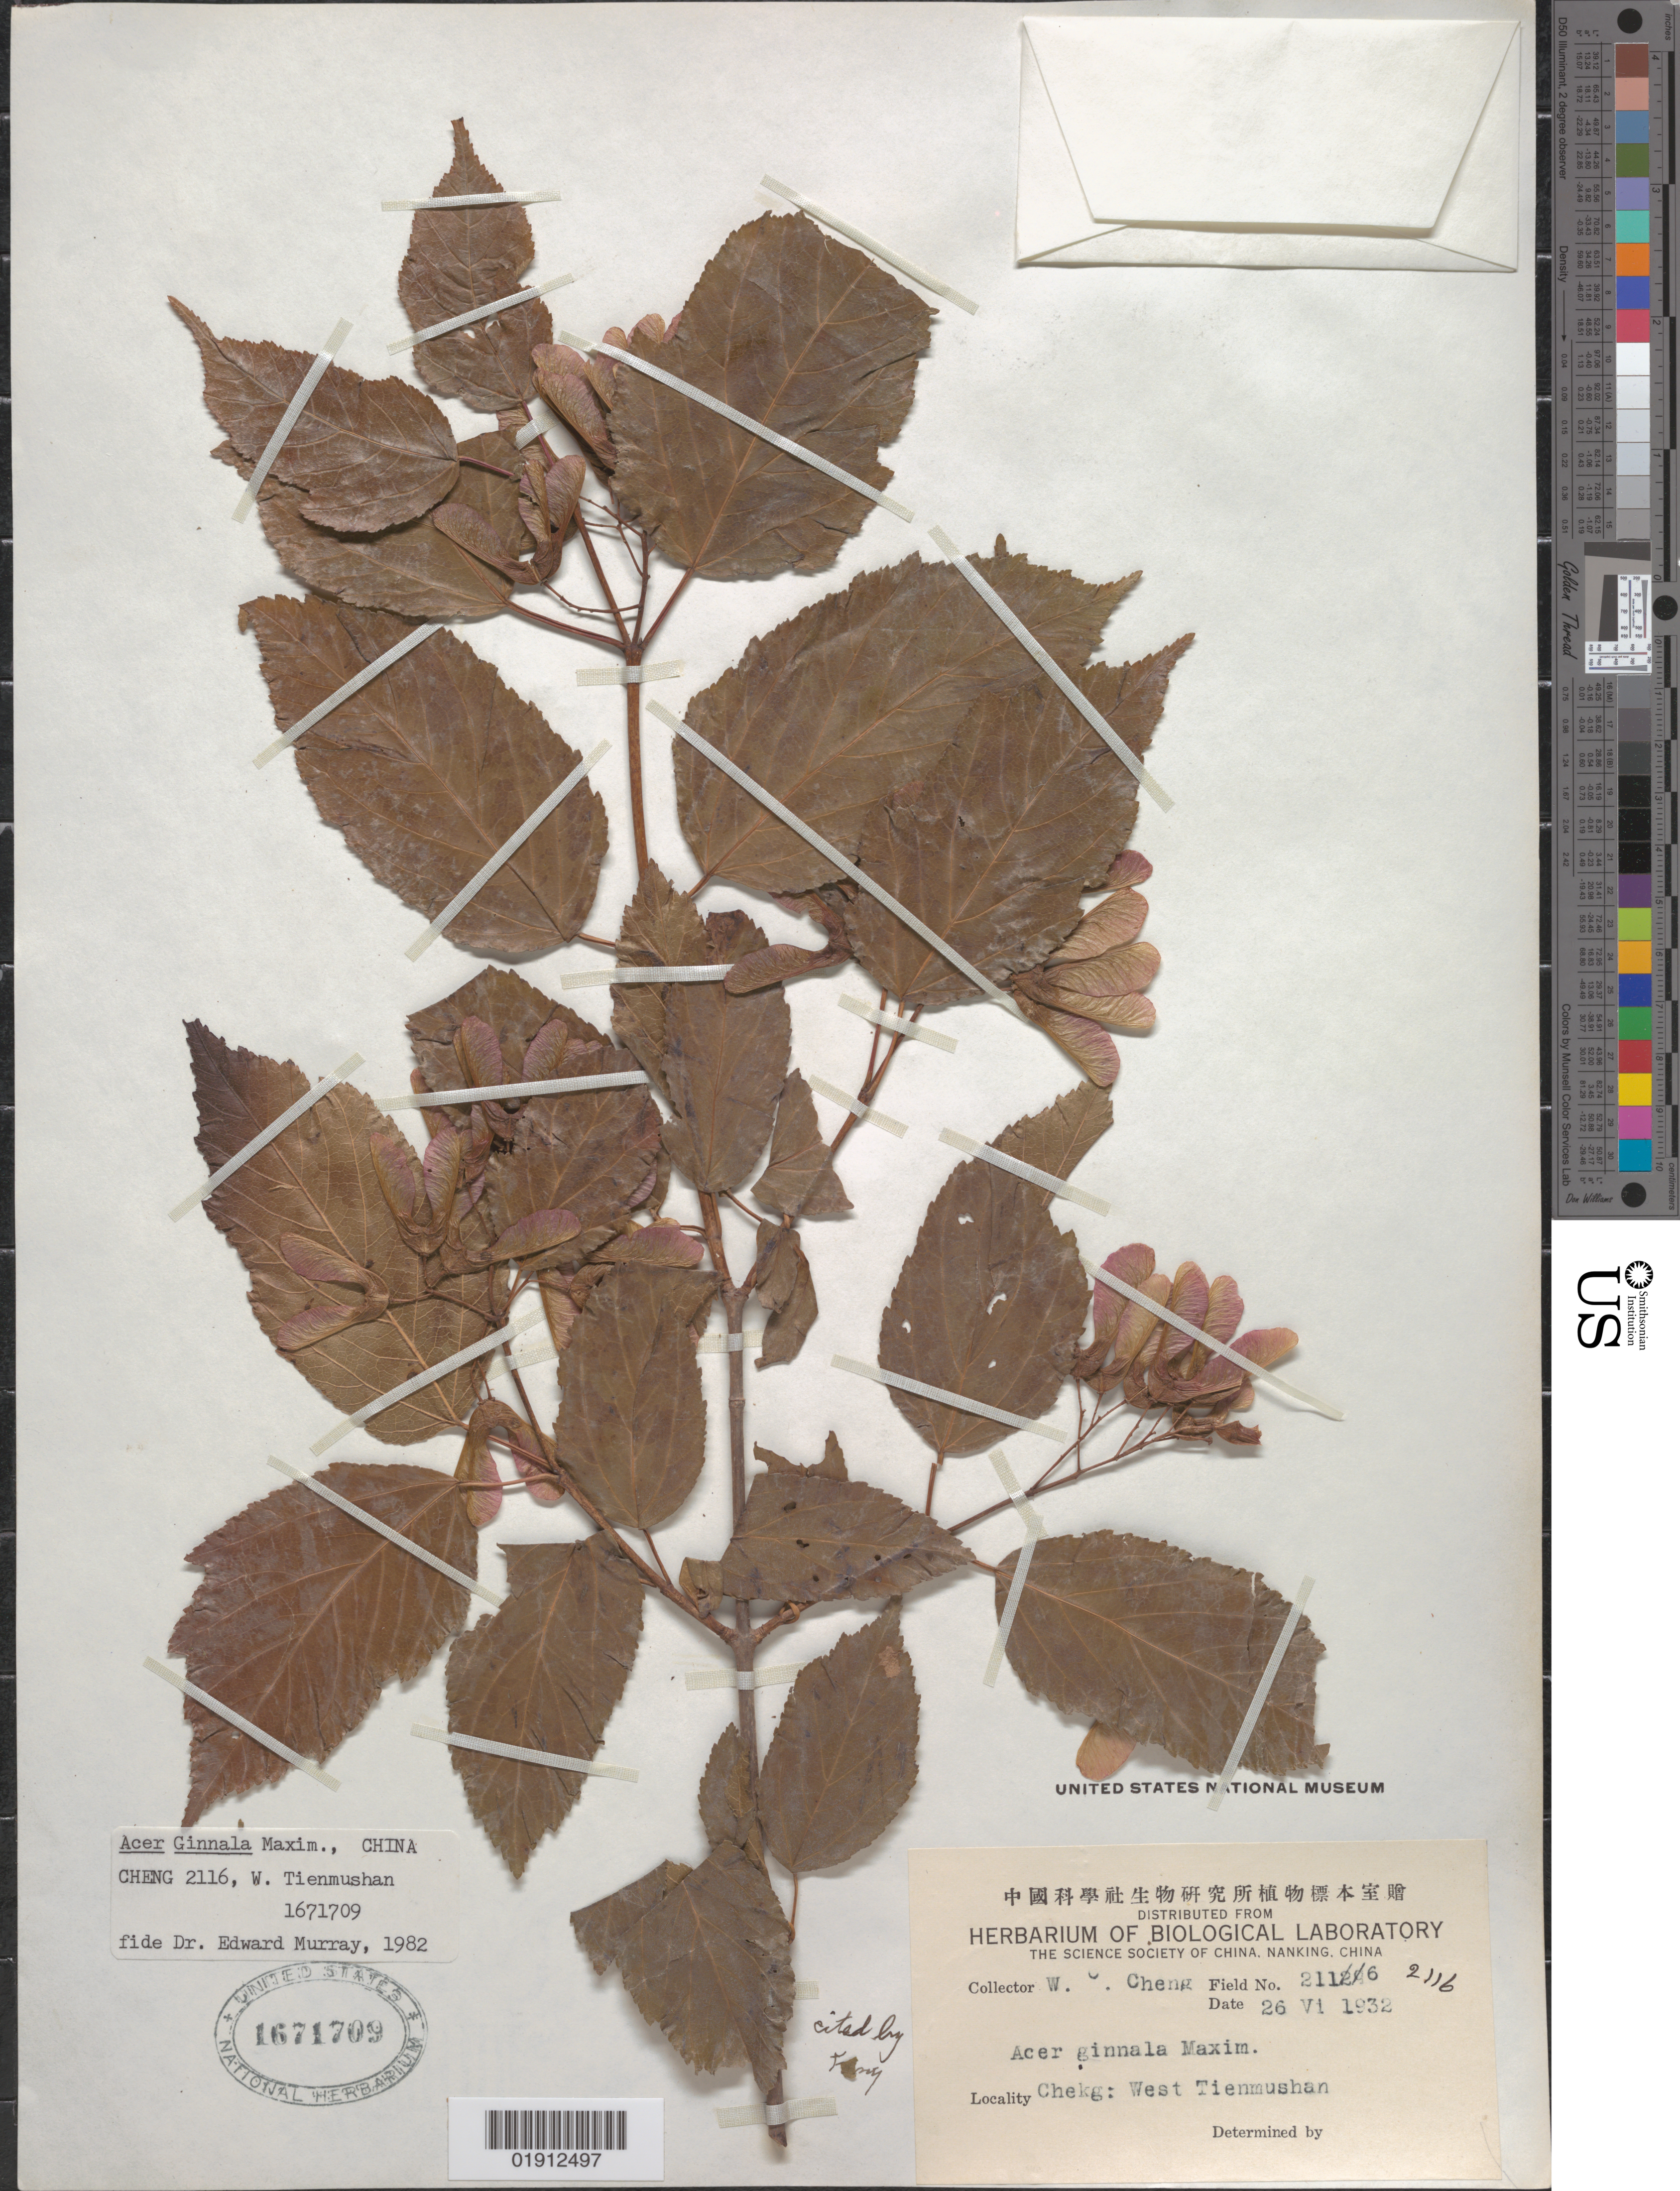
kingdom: Plantae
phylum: Tracheophyta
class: Magnoliopsida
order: Sapindales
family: Sapindaceae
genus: Acer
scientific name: Acer ginnala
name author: Maxim.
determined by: Murray, Edward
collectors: W. C. Cheng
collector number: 2116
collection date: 1932-06-26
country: China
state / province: Zhejiang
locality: Chekg [Chekiang?]: West Tienmushan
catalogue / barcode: US 1671709